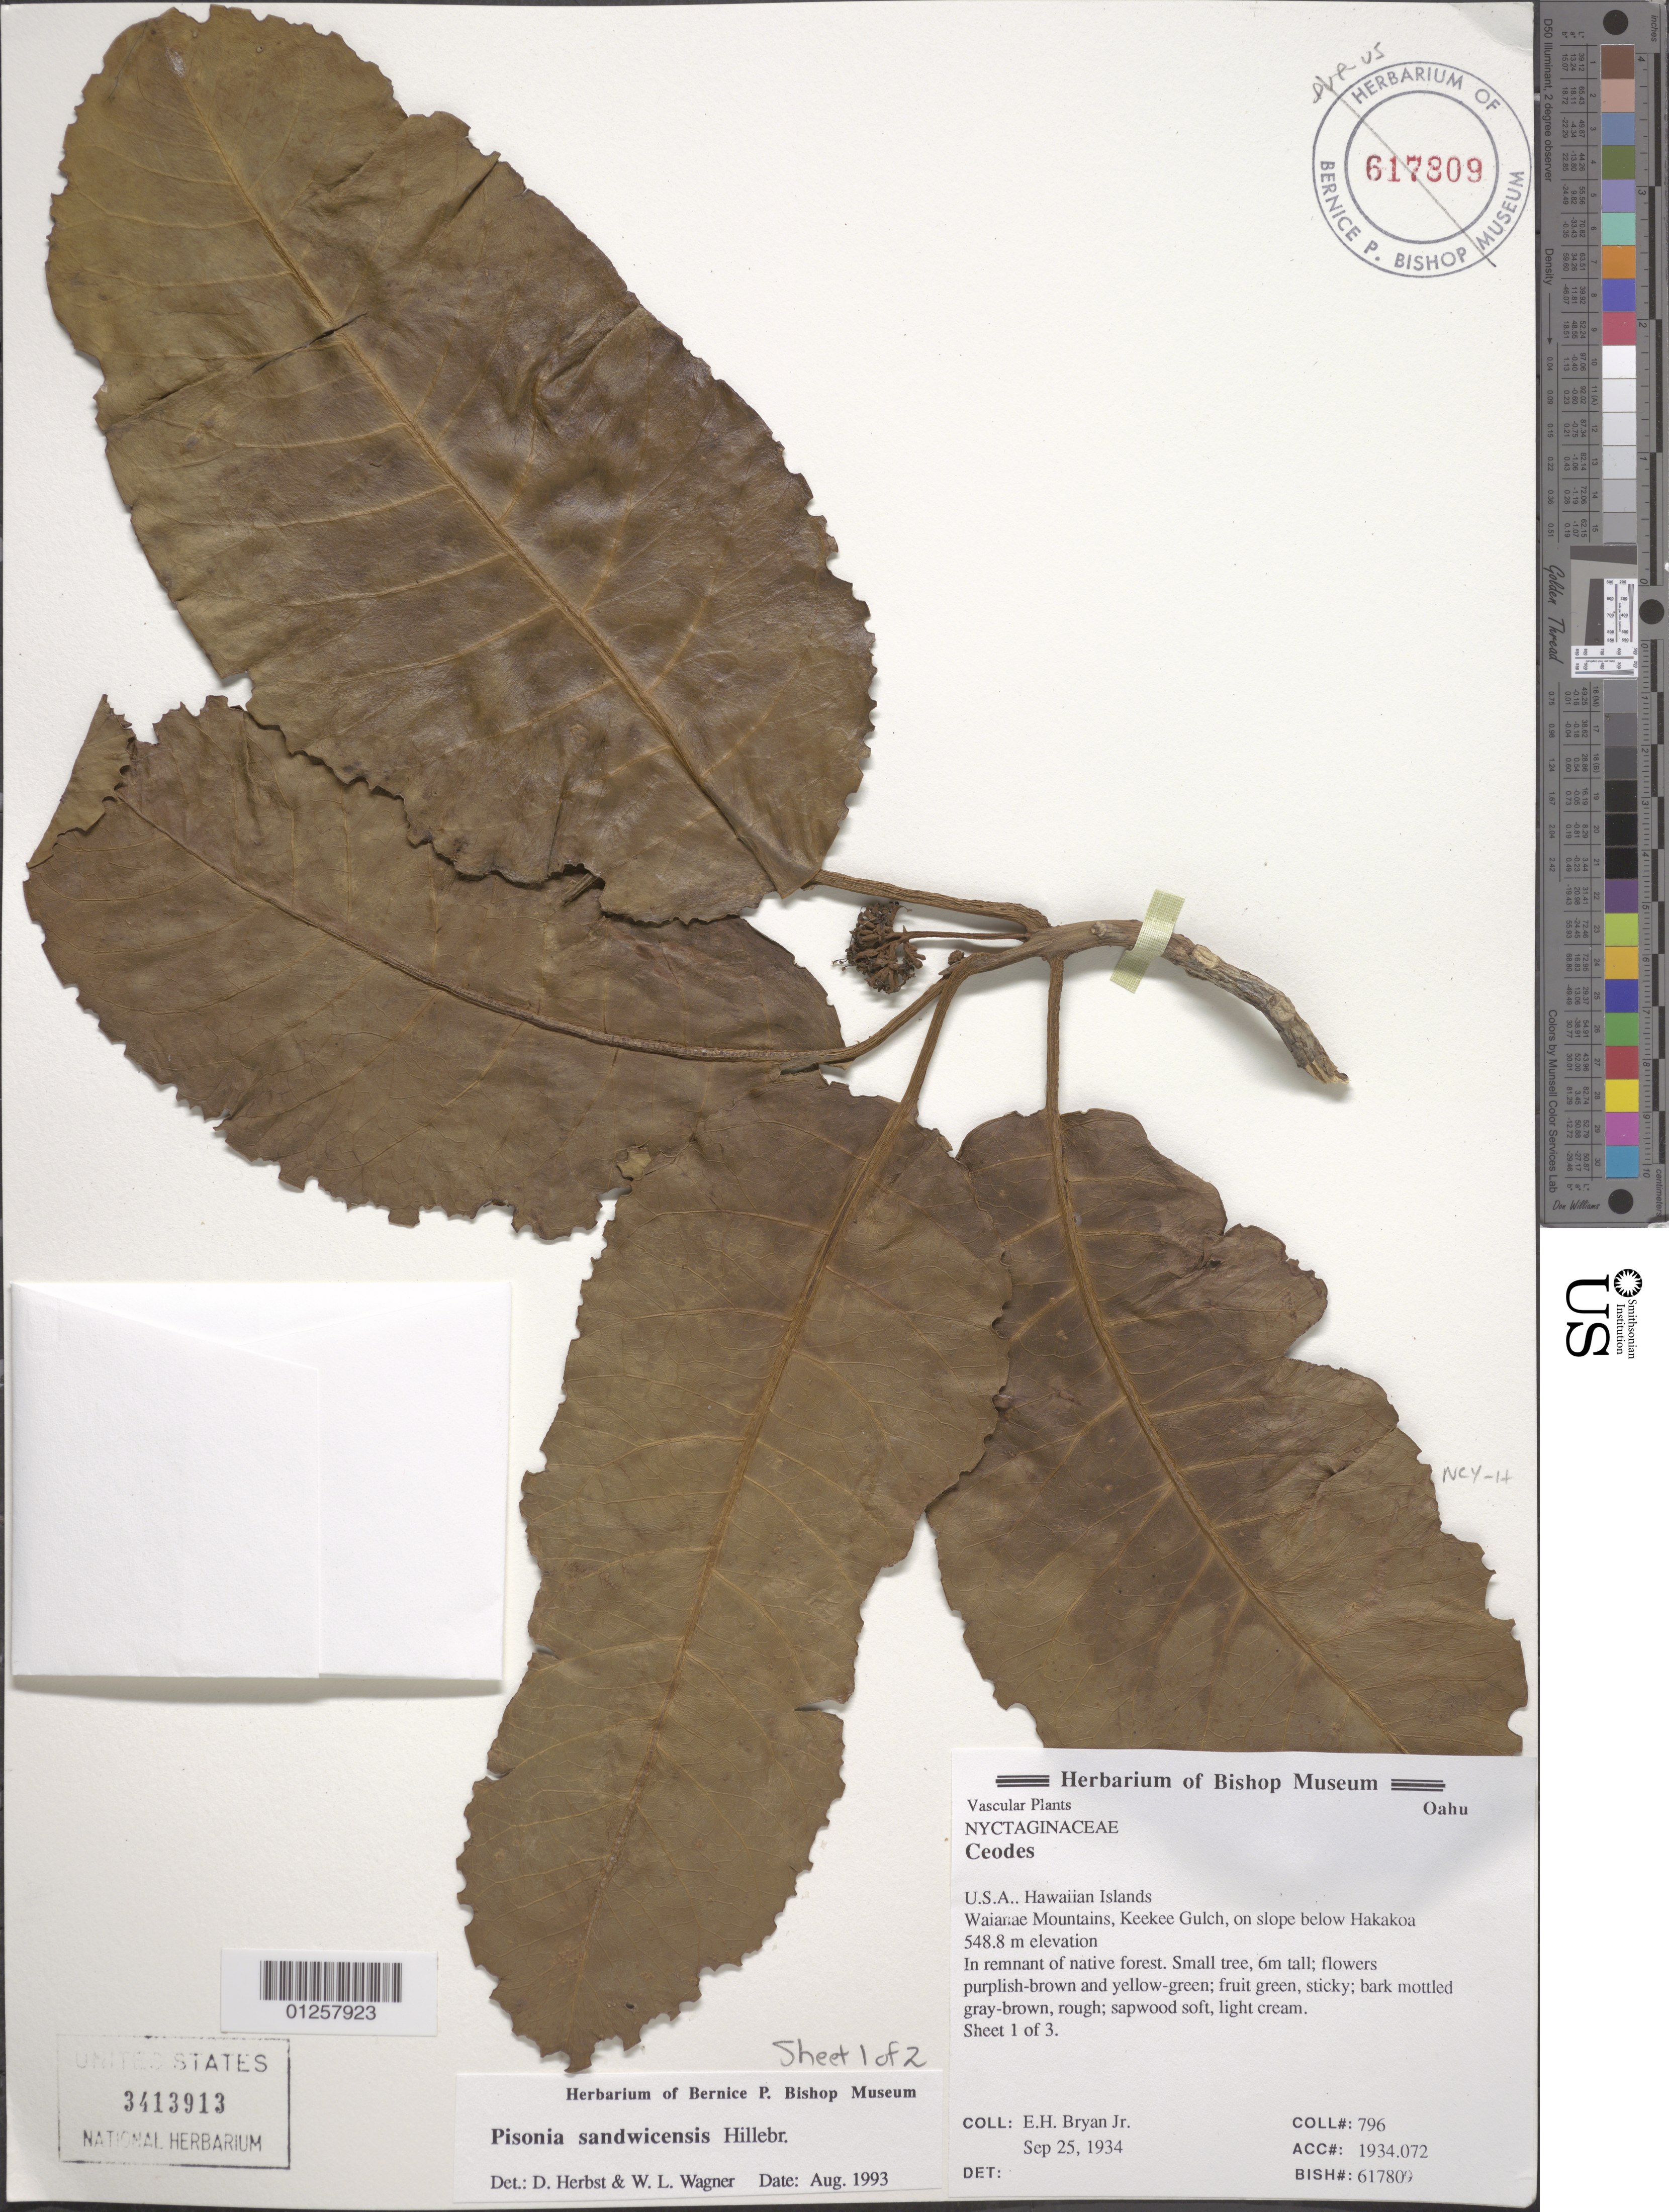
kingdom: Plantae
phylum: Tracheophyta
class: Magnoliopsida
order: Caryophyllales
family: Nyctaginaceae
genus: Rockia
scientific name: Rockia sandwicensis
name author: (Hillebr.) Heimerl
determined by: Wagner, W. L., (BOT), Smithsonian Institution - National Museum of Natural History (UNITED STATES)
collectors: E. Bryan Jr.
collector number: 796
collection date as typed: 25 Sep 1934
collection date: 1934-09-25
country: United States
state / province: Hawaii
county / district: Honolulu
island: Oahu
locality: Waianae Mts., Keekee Gulch, on slope below Hakakoa.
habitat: Native forest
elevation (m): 548.8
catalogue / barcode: US 3413913